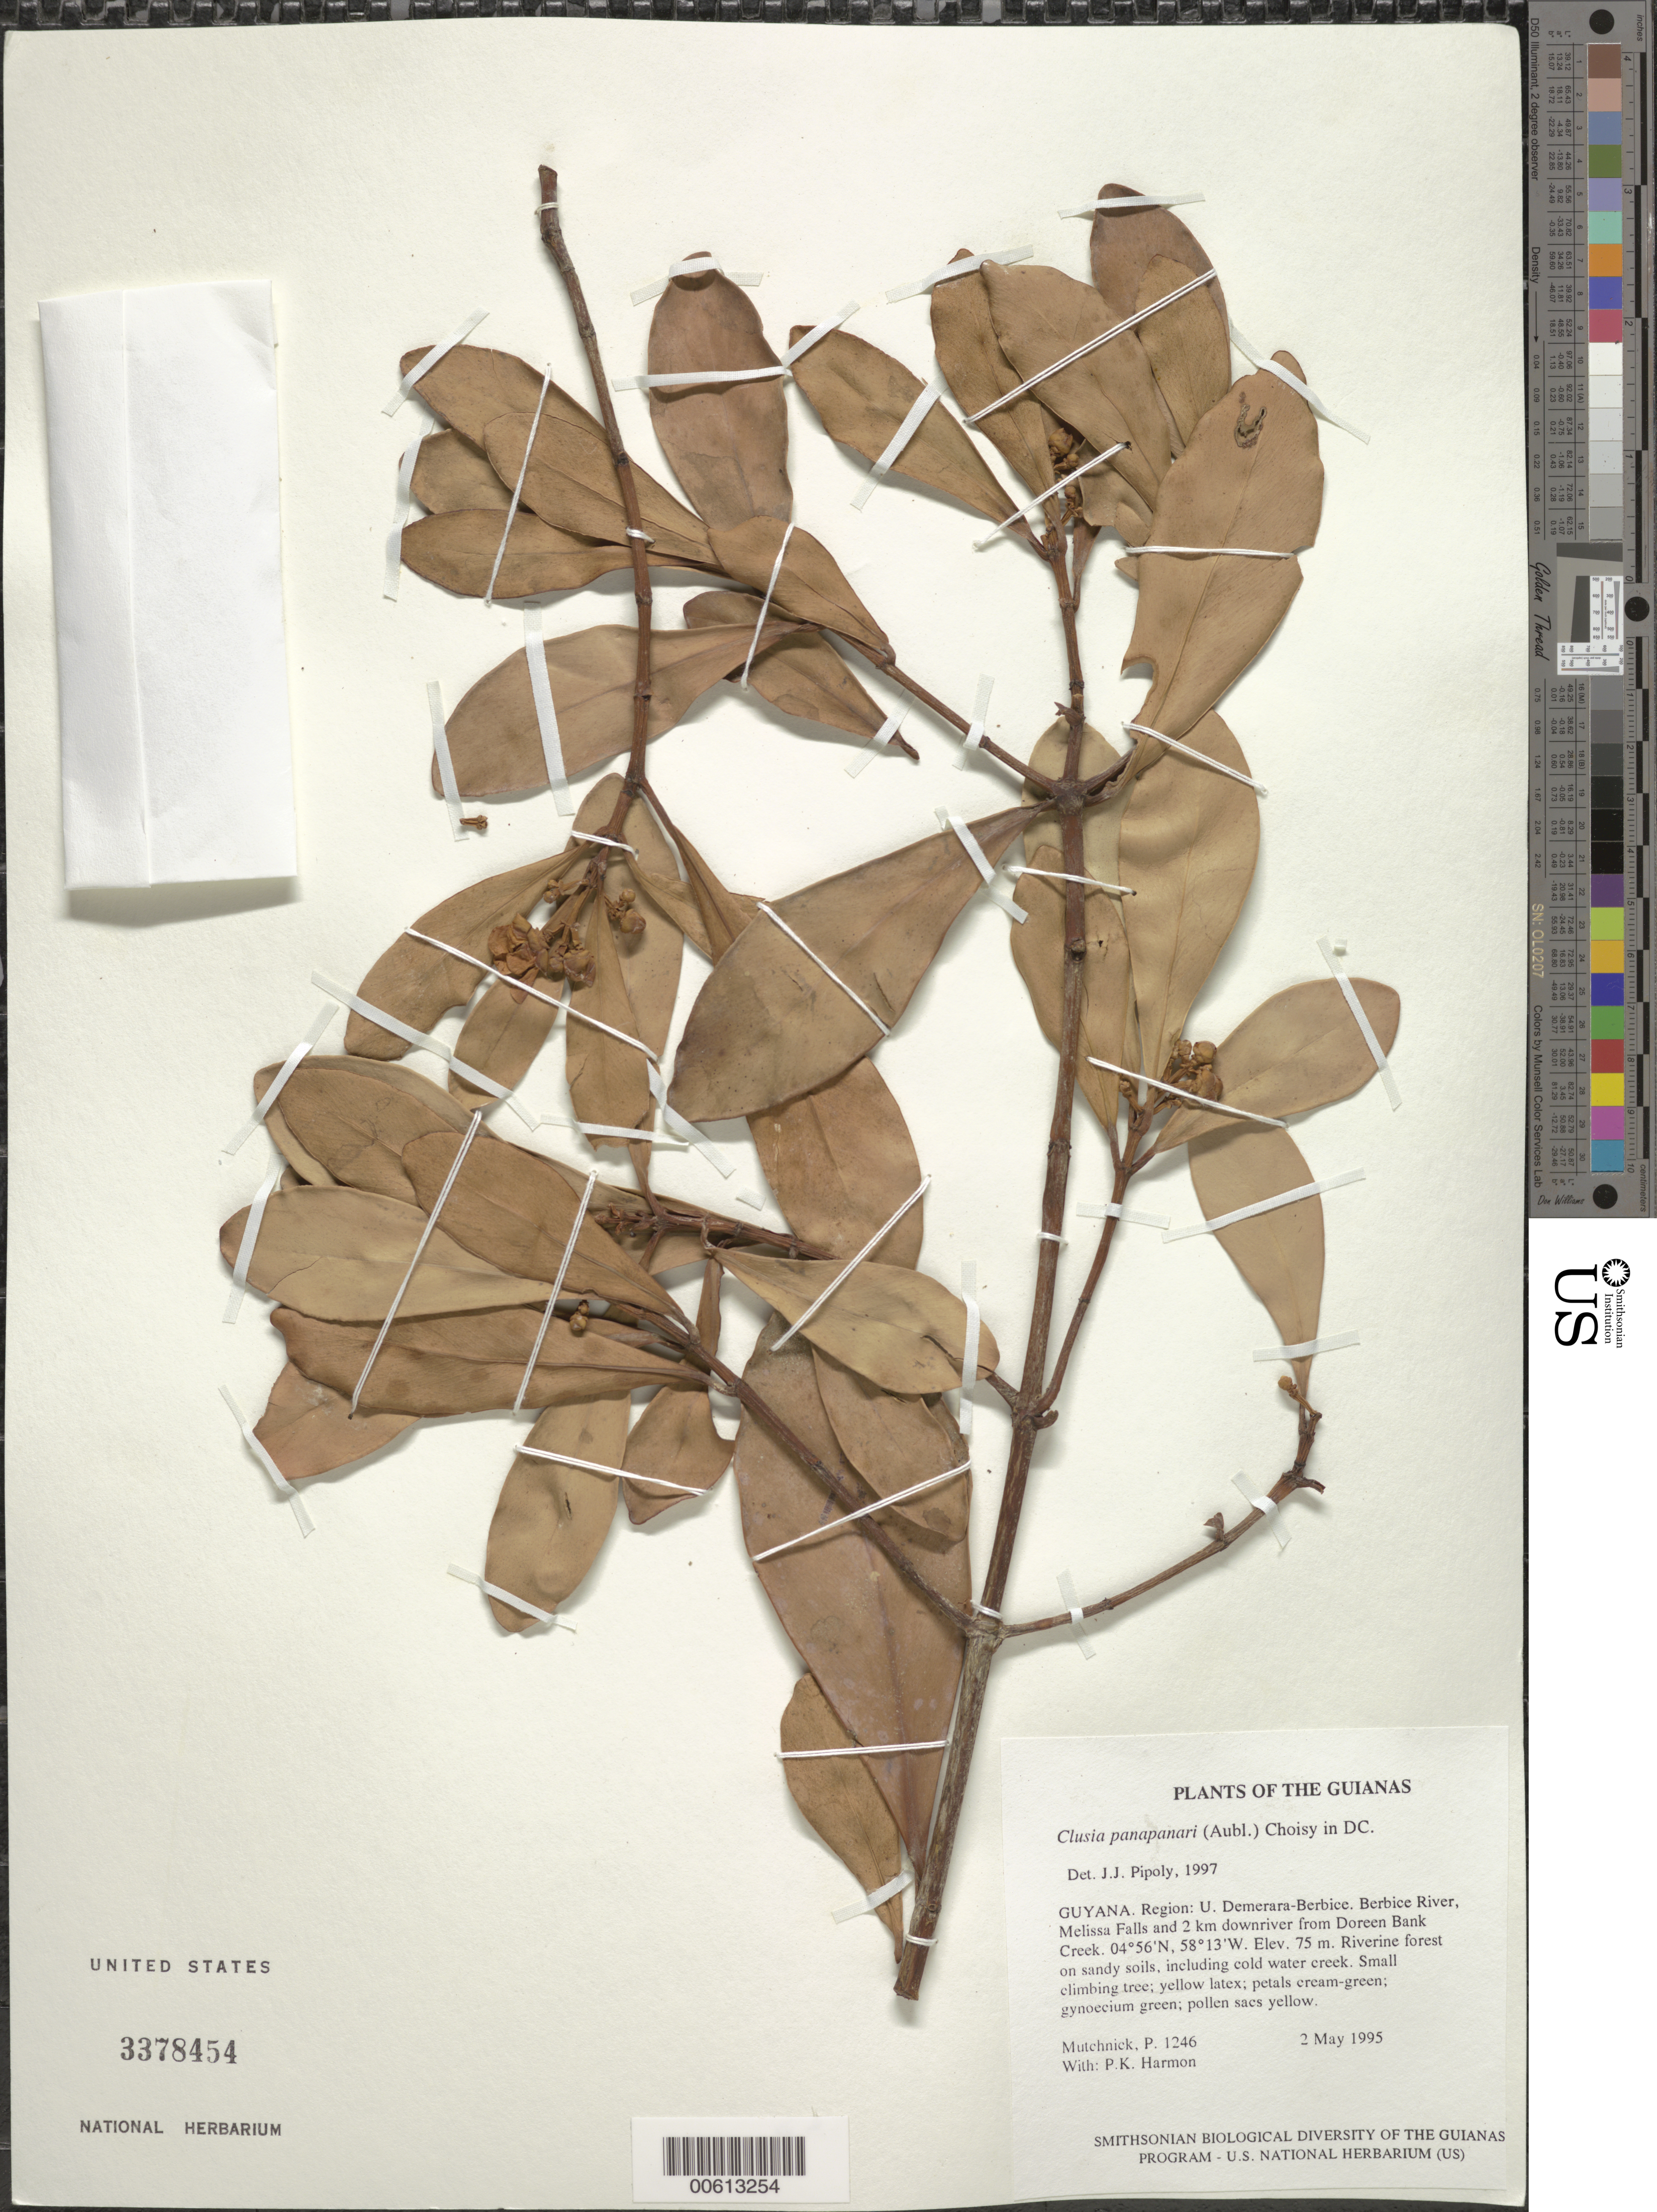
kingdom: Plantae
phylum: Tracheophyta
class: Magnoliopsida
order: Malpighiales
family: Clusiaceae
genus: Clusia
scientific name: Clusia panapanari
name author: (Aubl.) Choisy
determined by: Pipoly, J. J., III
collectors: P. Mutchnick & P. Harmon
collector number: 1246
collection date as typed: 2 May 1995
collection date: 1995-05-02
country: Guyana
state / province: U. Demerara-Berbice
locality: Berbice River, Melissa Falls and 2 km downriver from Doreen Bank Creek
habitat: Riverine forest on sandy soils, including cold water creek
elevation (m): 75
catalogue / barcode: US 3378454